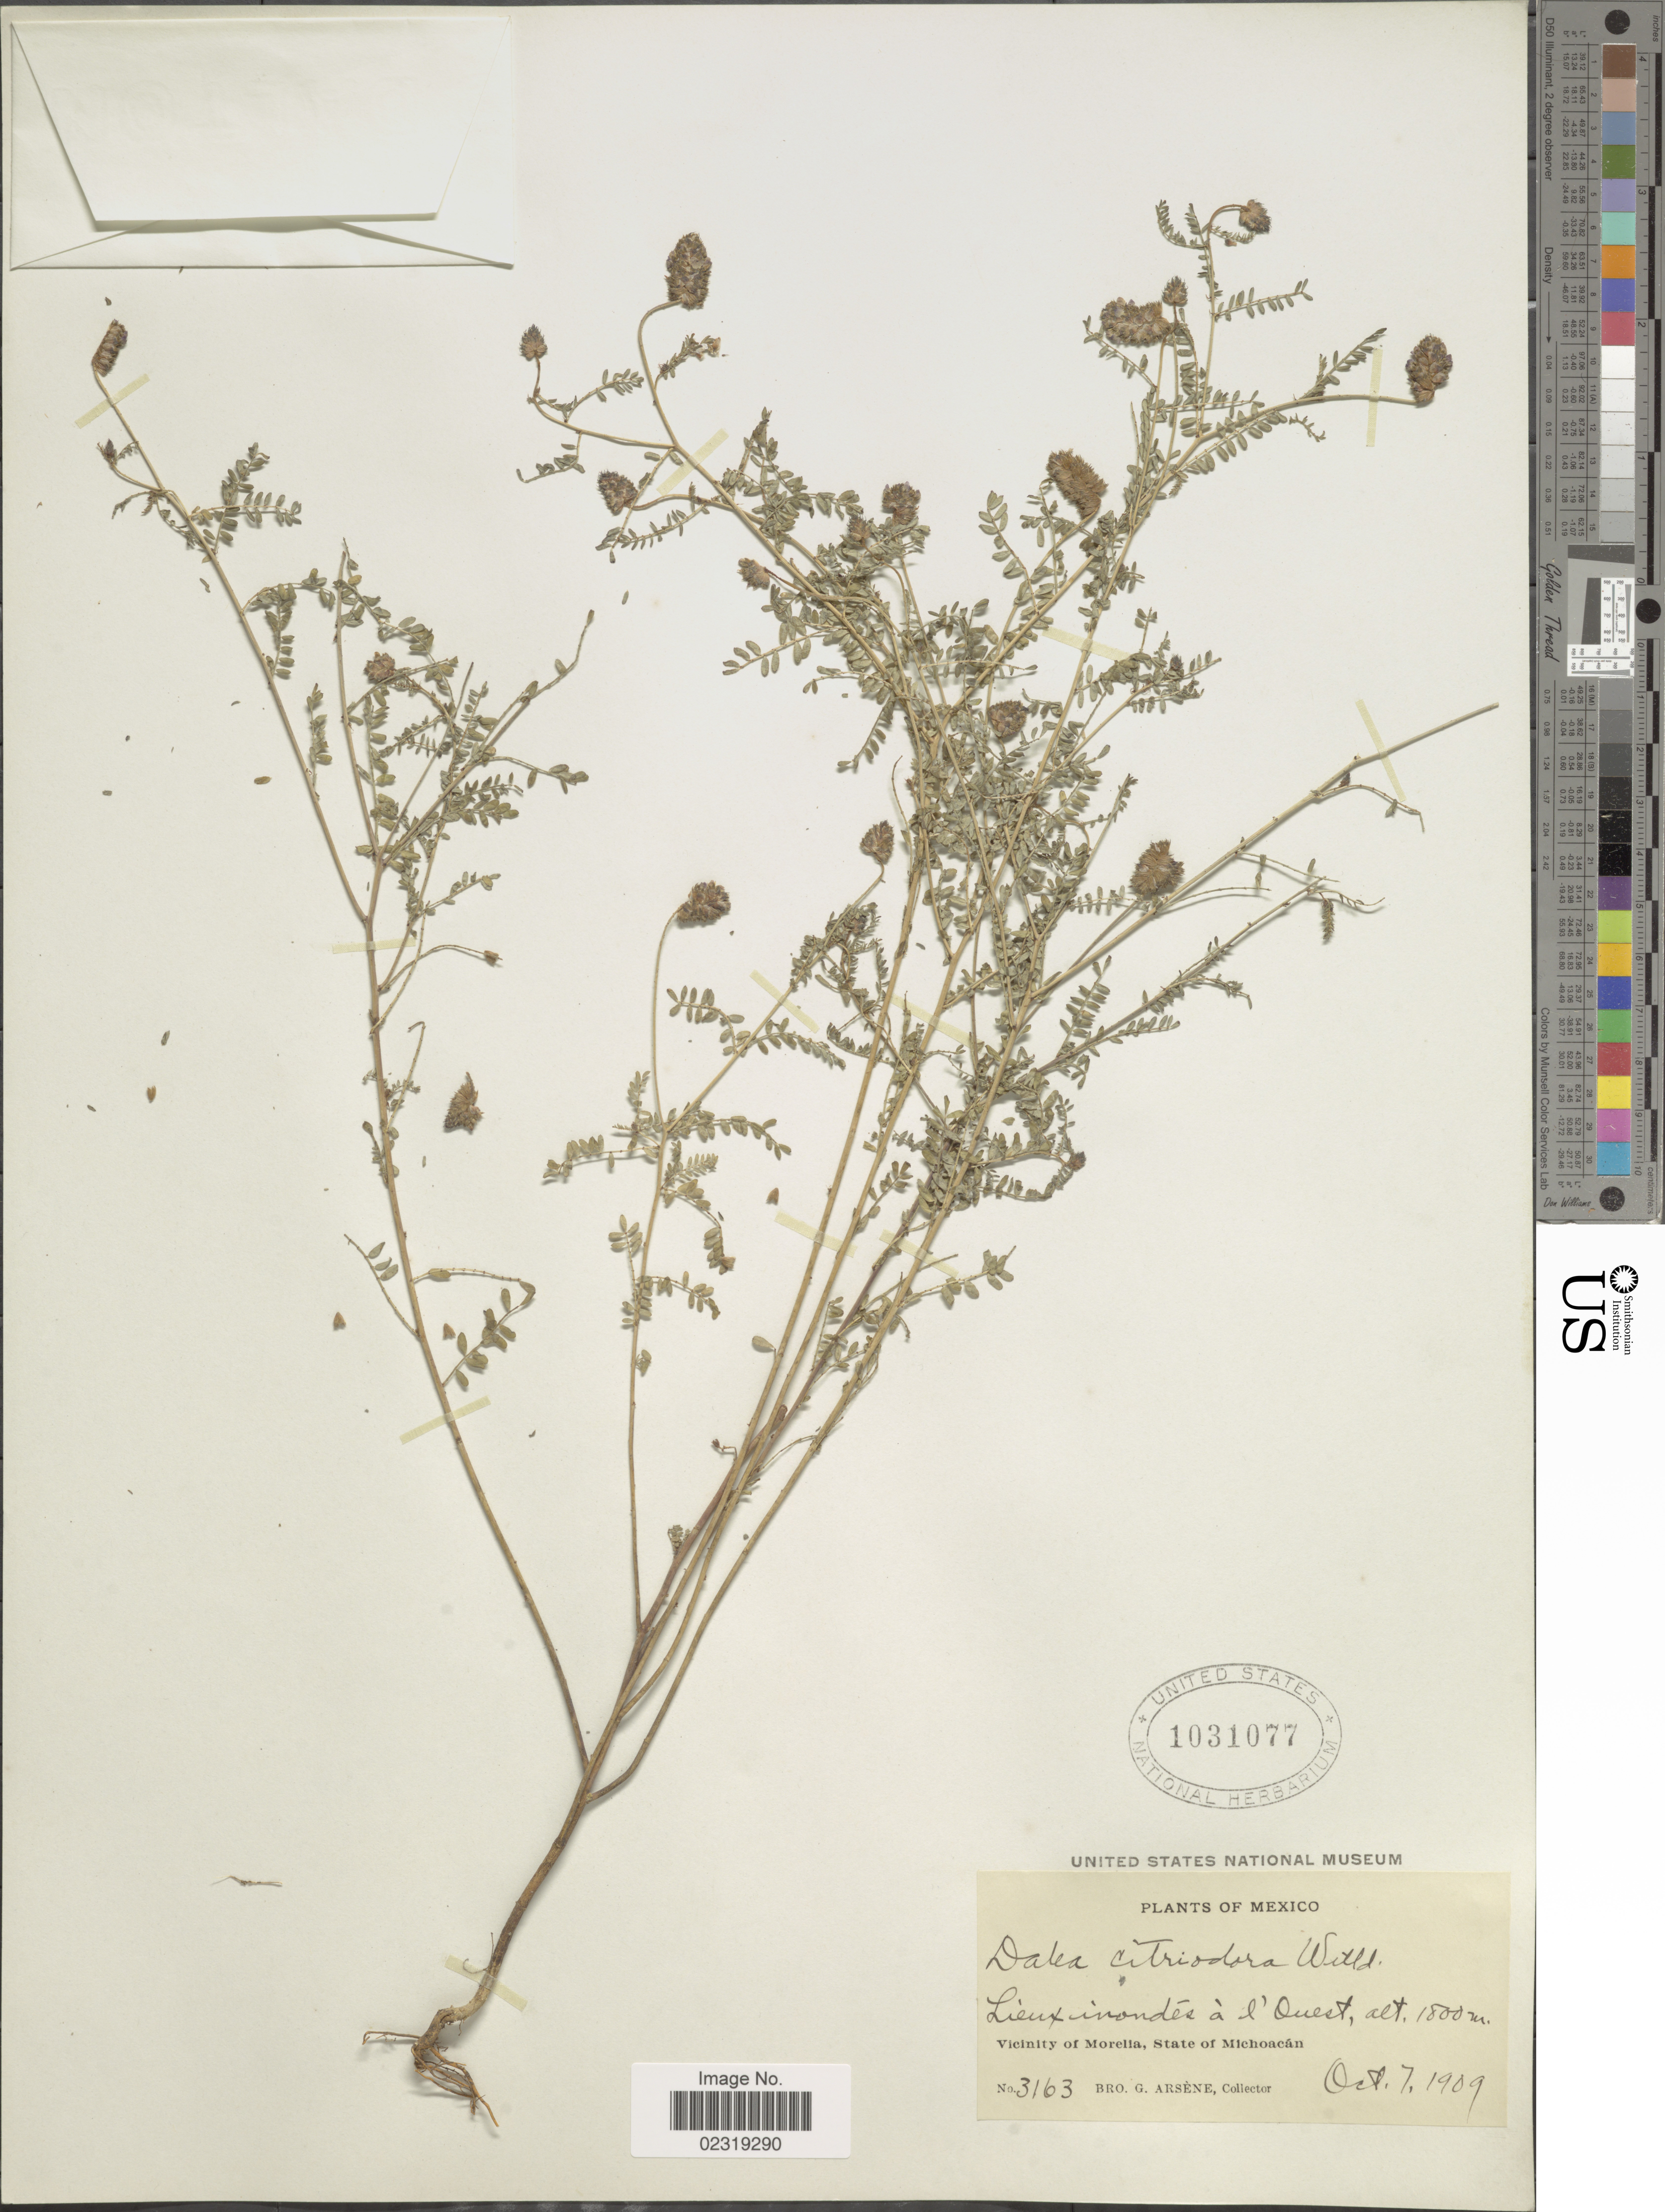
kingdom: Plantae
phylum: Tracheophyta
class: Magnoliopsida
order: Fabales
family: Fabaceae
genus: Dalea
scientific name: Dalea foliolosa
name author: (Aiton) Barneby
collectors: Bro. G. Arsène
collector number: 3163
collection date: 1909-10-07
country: Mexico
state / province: Michoacán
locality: Lieux inondés à l'Ouest. Vicinity of Morelia, State of Michoacán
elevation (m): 1800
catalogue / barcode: US 1031077